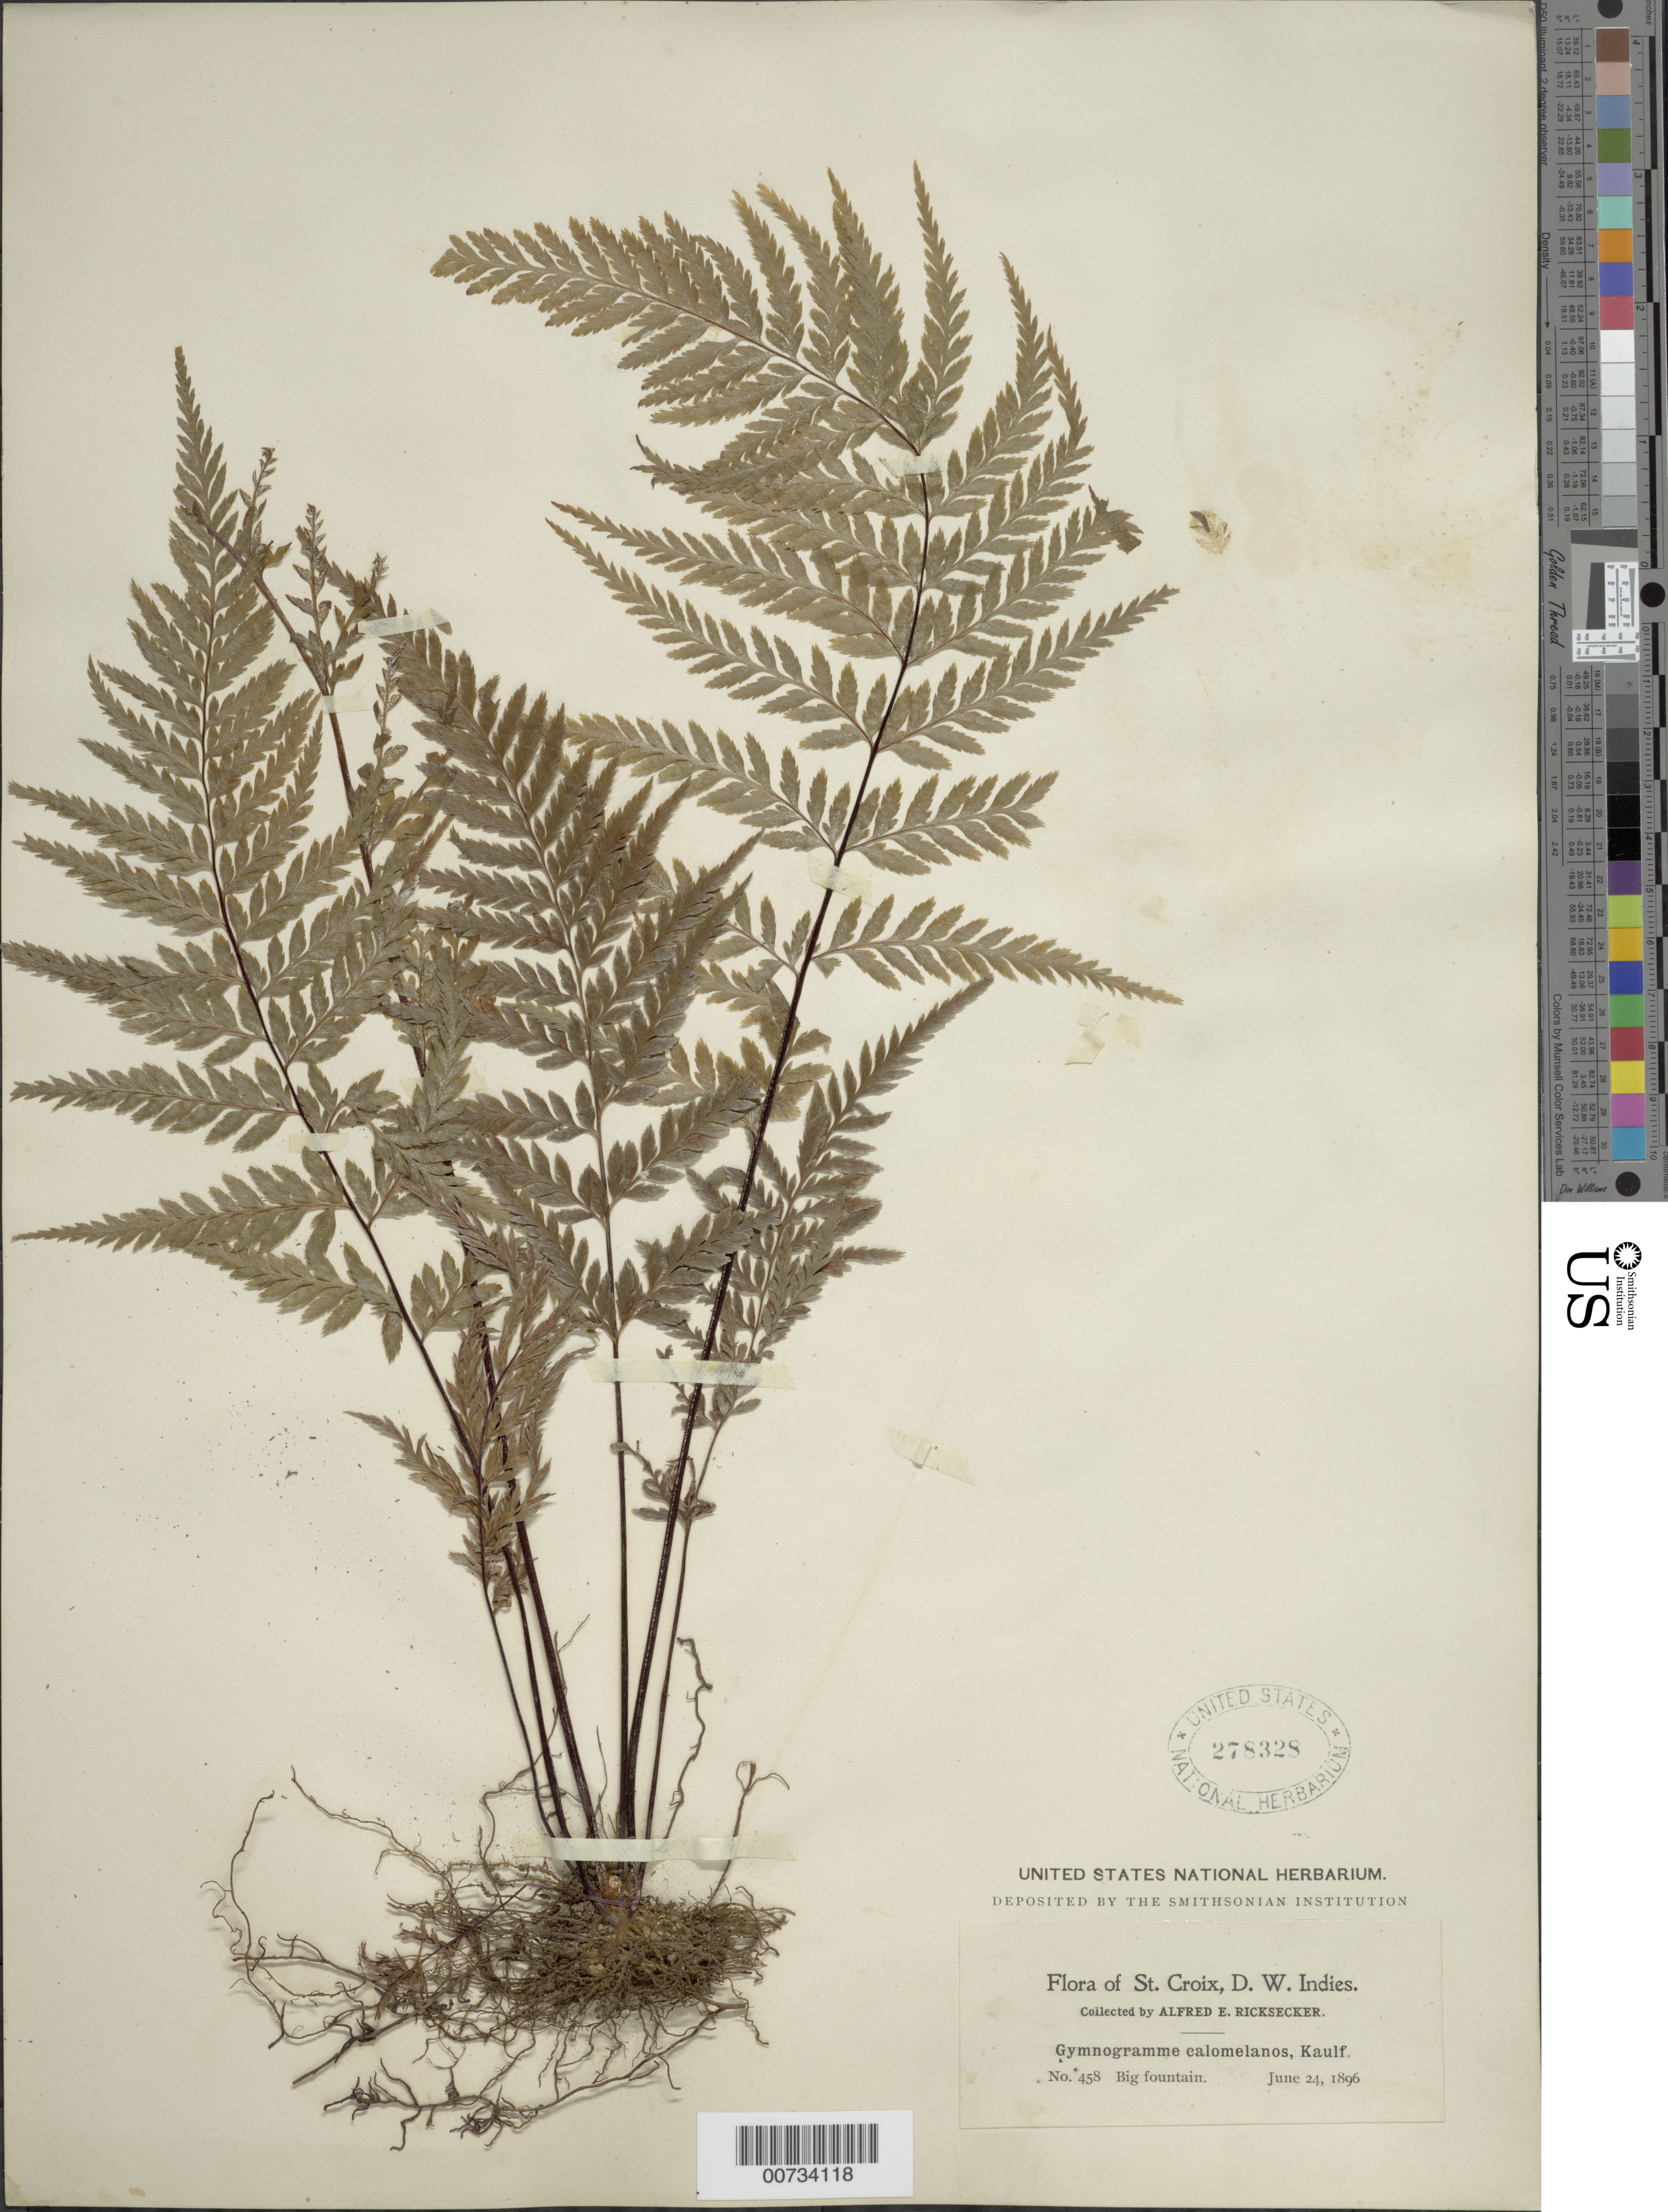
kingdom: Plantae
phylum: Tracheophyta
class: Polypodiopsida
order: Polypodiales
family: Pteridaceae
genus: Pityrogramma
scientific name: Pityrogramma calomelanos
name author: (L.) Link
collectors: A. E. Ricksecker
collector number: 458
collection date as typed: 24 Jun 1896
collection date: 1896-06-24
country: U.S. Virgin Islands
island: St. Croix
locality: St. Croix; Big Fountain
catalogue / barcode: US 278328